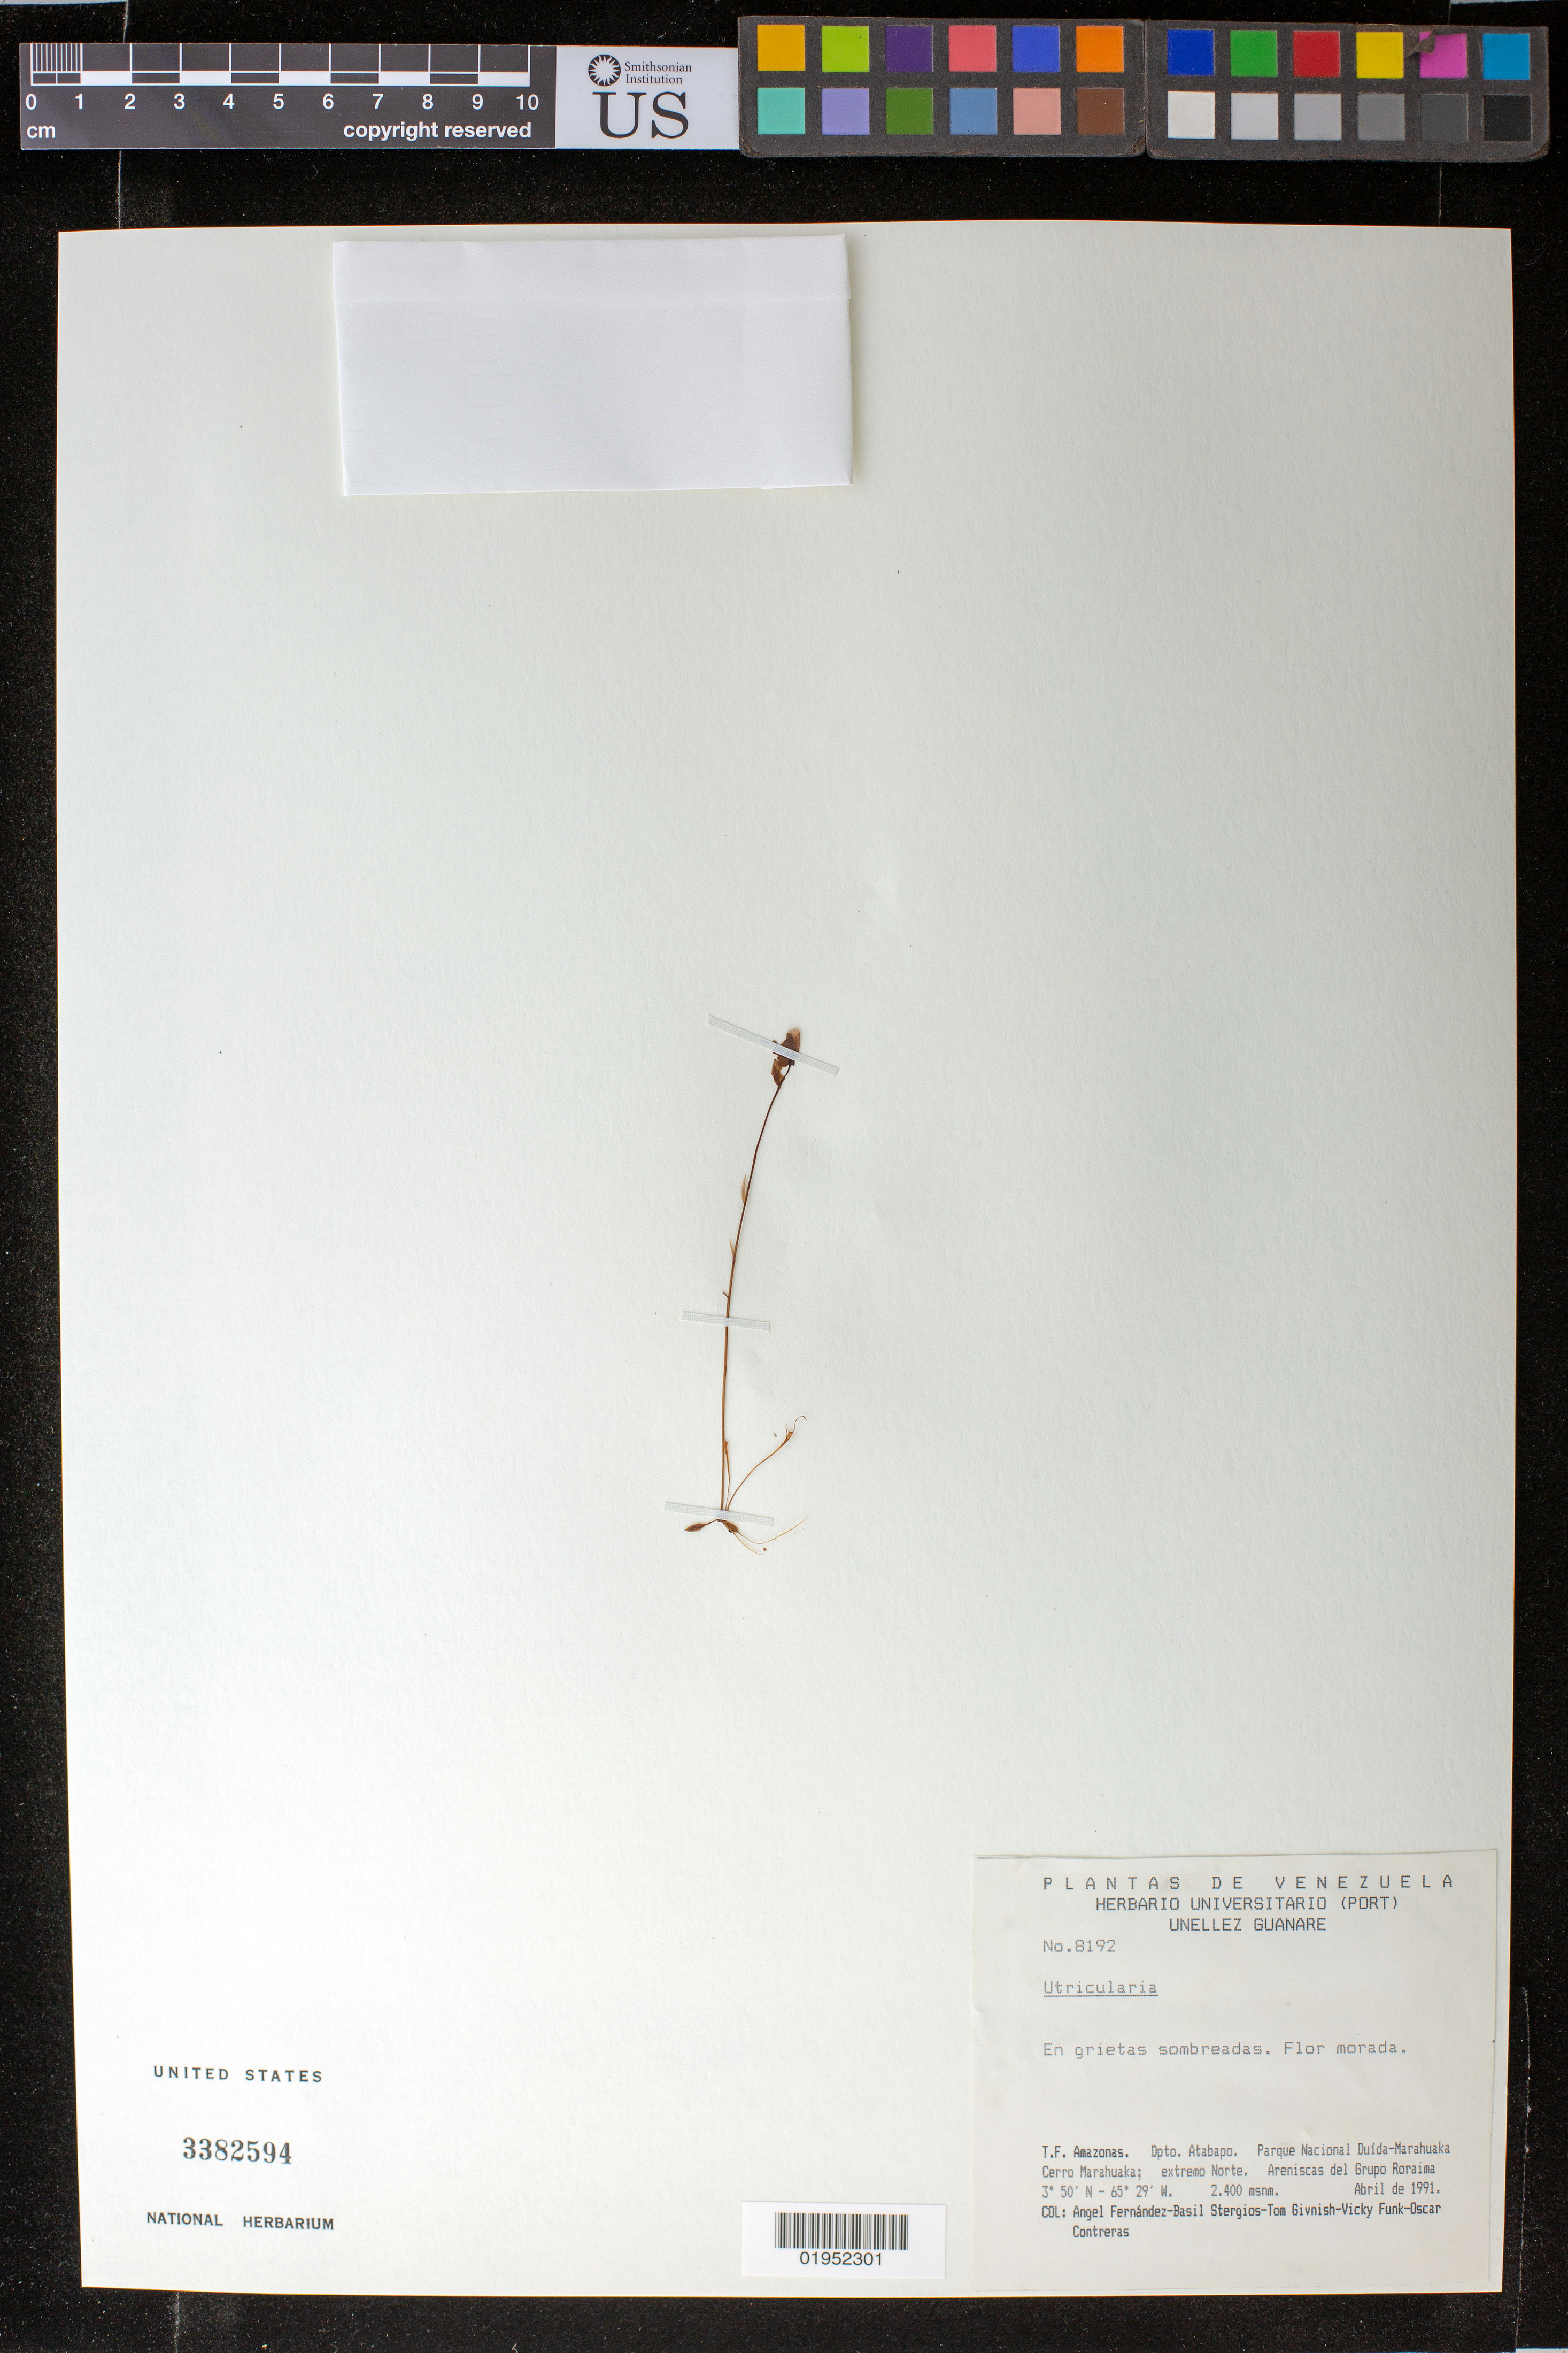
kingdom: Plantae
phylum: Tracheophyta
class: Magnoliopsida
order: Lamiales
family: Lentibulariaceae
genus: Utricularia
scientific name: Utricularia sp.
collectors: A. Fernández, B. G. Stergios, T. J. Givnish, V. Funk & O. Contreras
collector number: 8192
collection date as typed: Apr-91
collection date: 1991-04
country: Venezuela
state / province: Amazonas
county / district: Atabapo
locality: Parque Nacional Duída-Marahuaka, Cerro Marahuaka, extremo N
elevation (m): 2400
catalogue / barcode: US 3382594